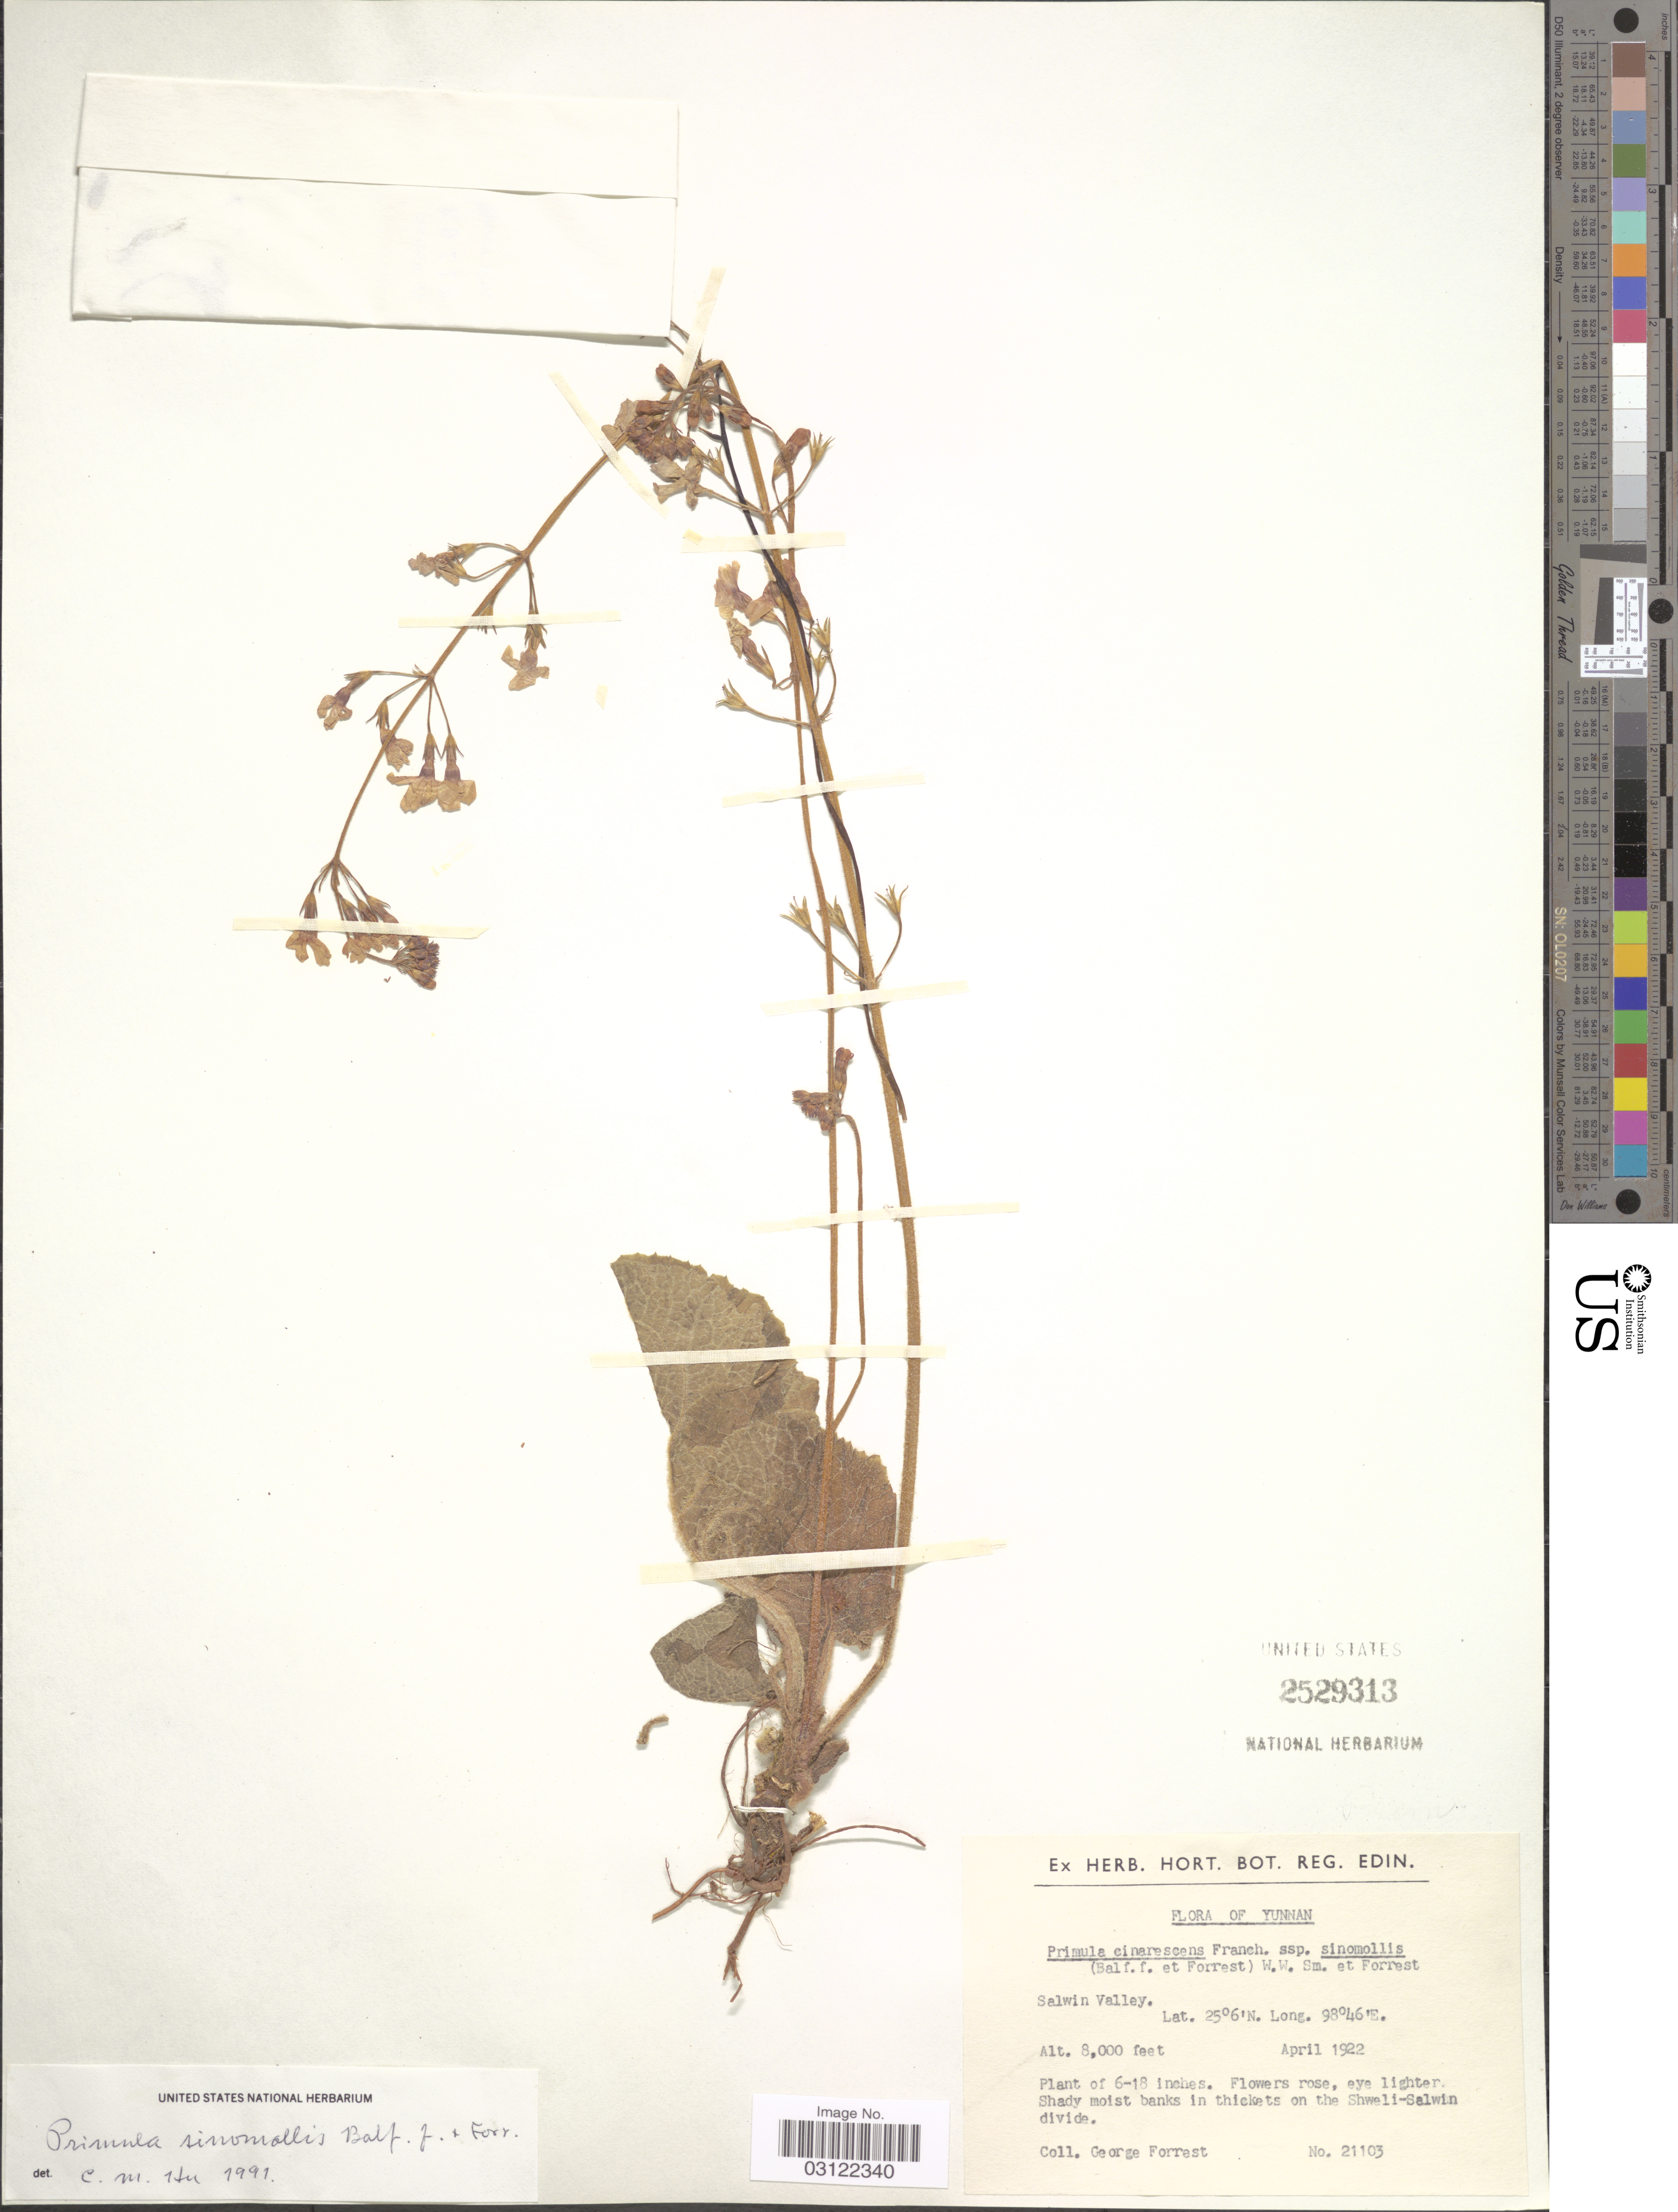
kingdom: Plantae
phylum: Tracheophyta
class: Magnoliopsida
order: Ericales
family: Primulaceae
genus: Primula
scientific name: Primula sinomollis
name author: Balf. f. & Forrest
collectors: G. Forrest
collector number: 21103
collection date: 1922-04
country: China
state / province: Yunnan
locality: Salwin Valley. On the Shweli-Salwin divide.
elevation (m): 2438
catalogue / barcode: US 2529313